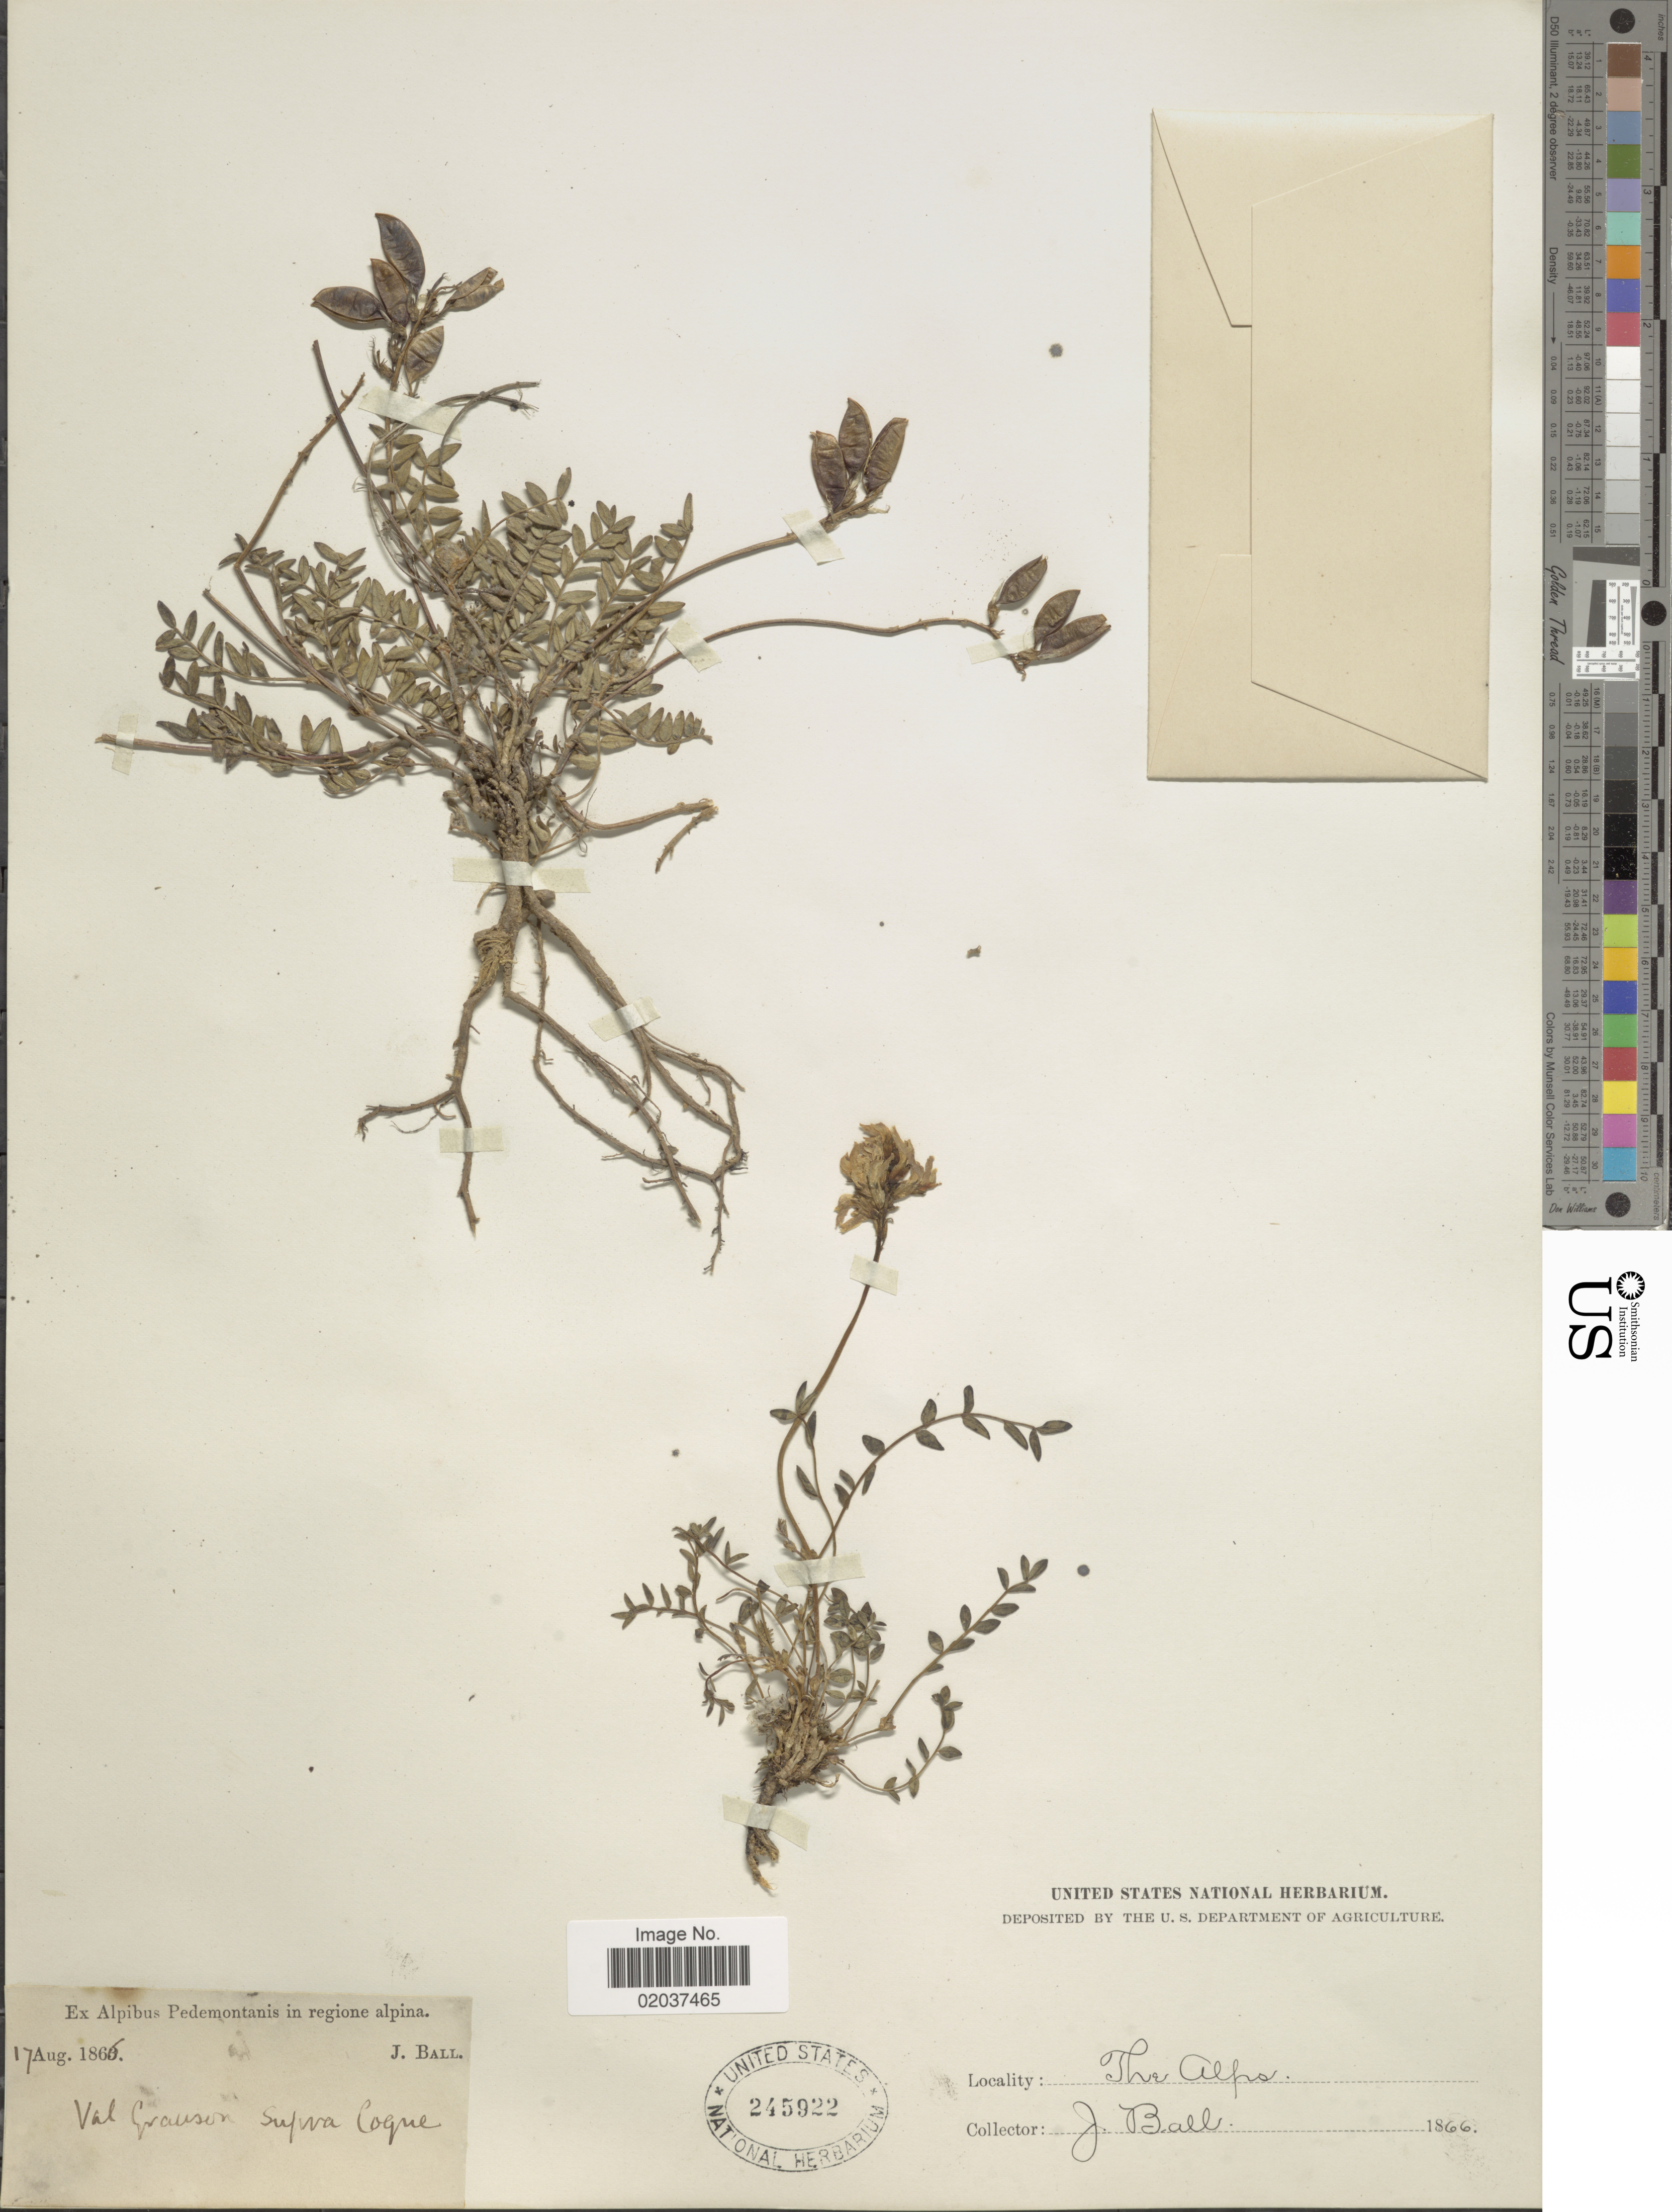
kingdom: Plantae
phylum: Tracheophyta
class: Magnoliopsida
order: Fabales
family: Fabaceae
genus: Astragalus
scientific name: Astragalus sp.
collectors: J. Ball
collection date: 1866-08-17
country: Italy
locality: The Alps, Ex Alpibus Pedemontanis in regione alpina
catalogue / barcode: US 245922